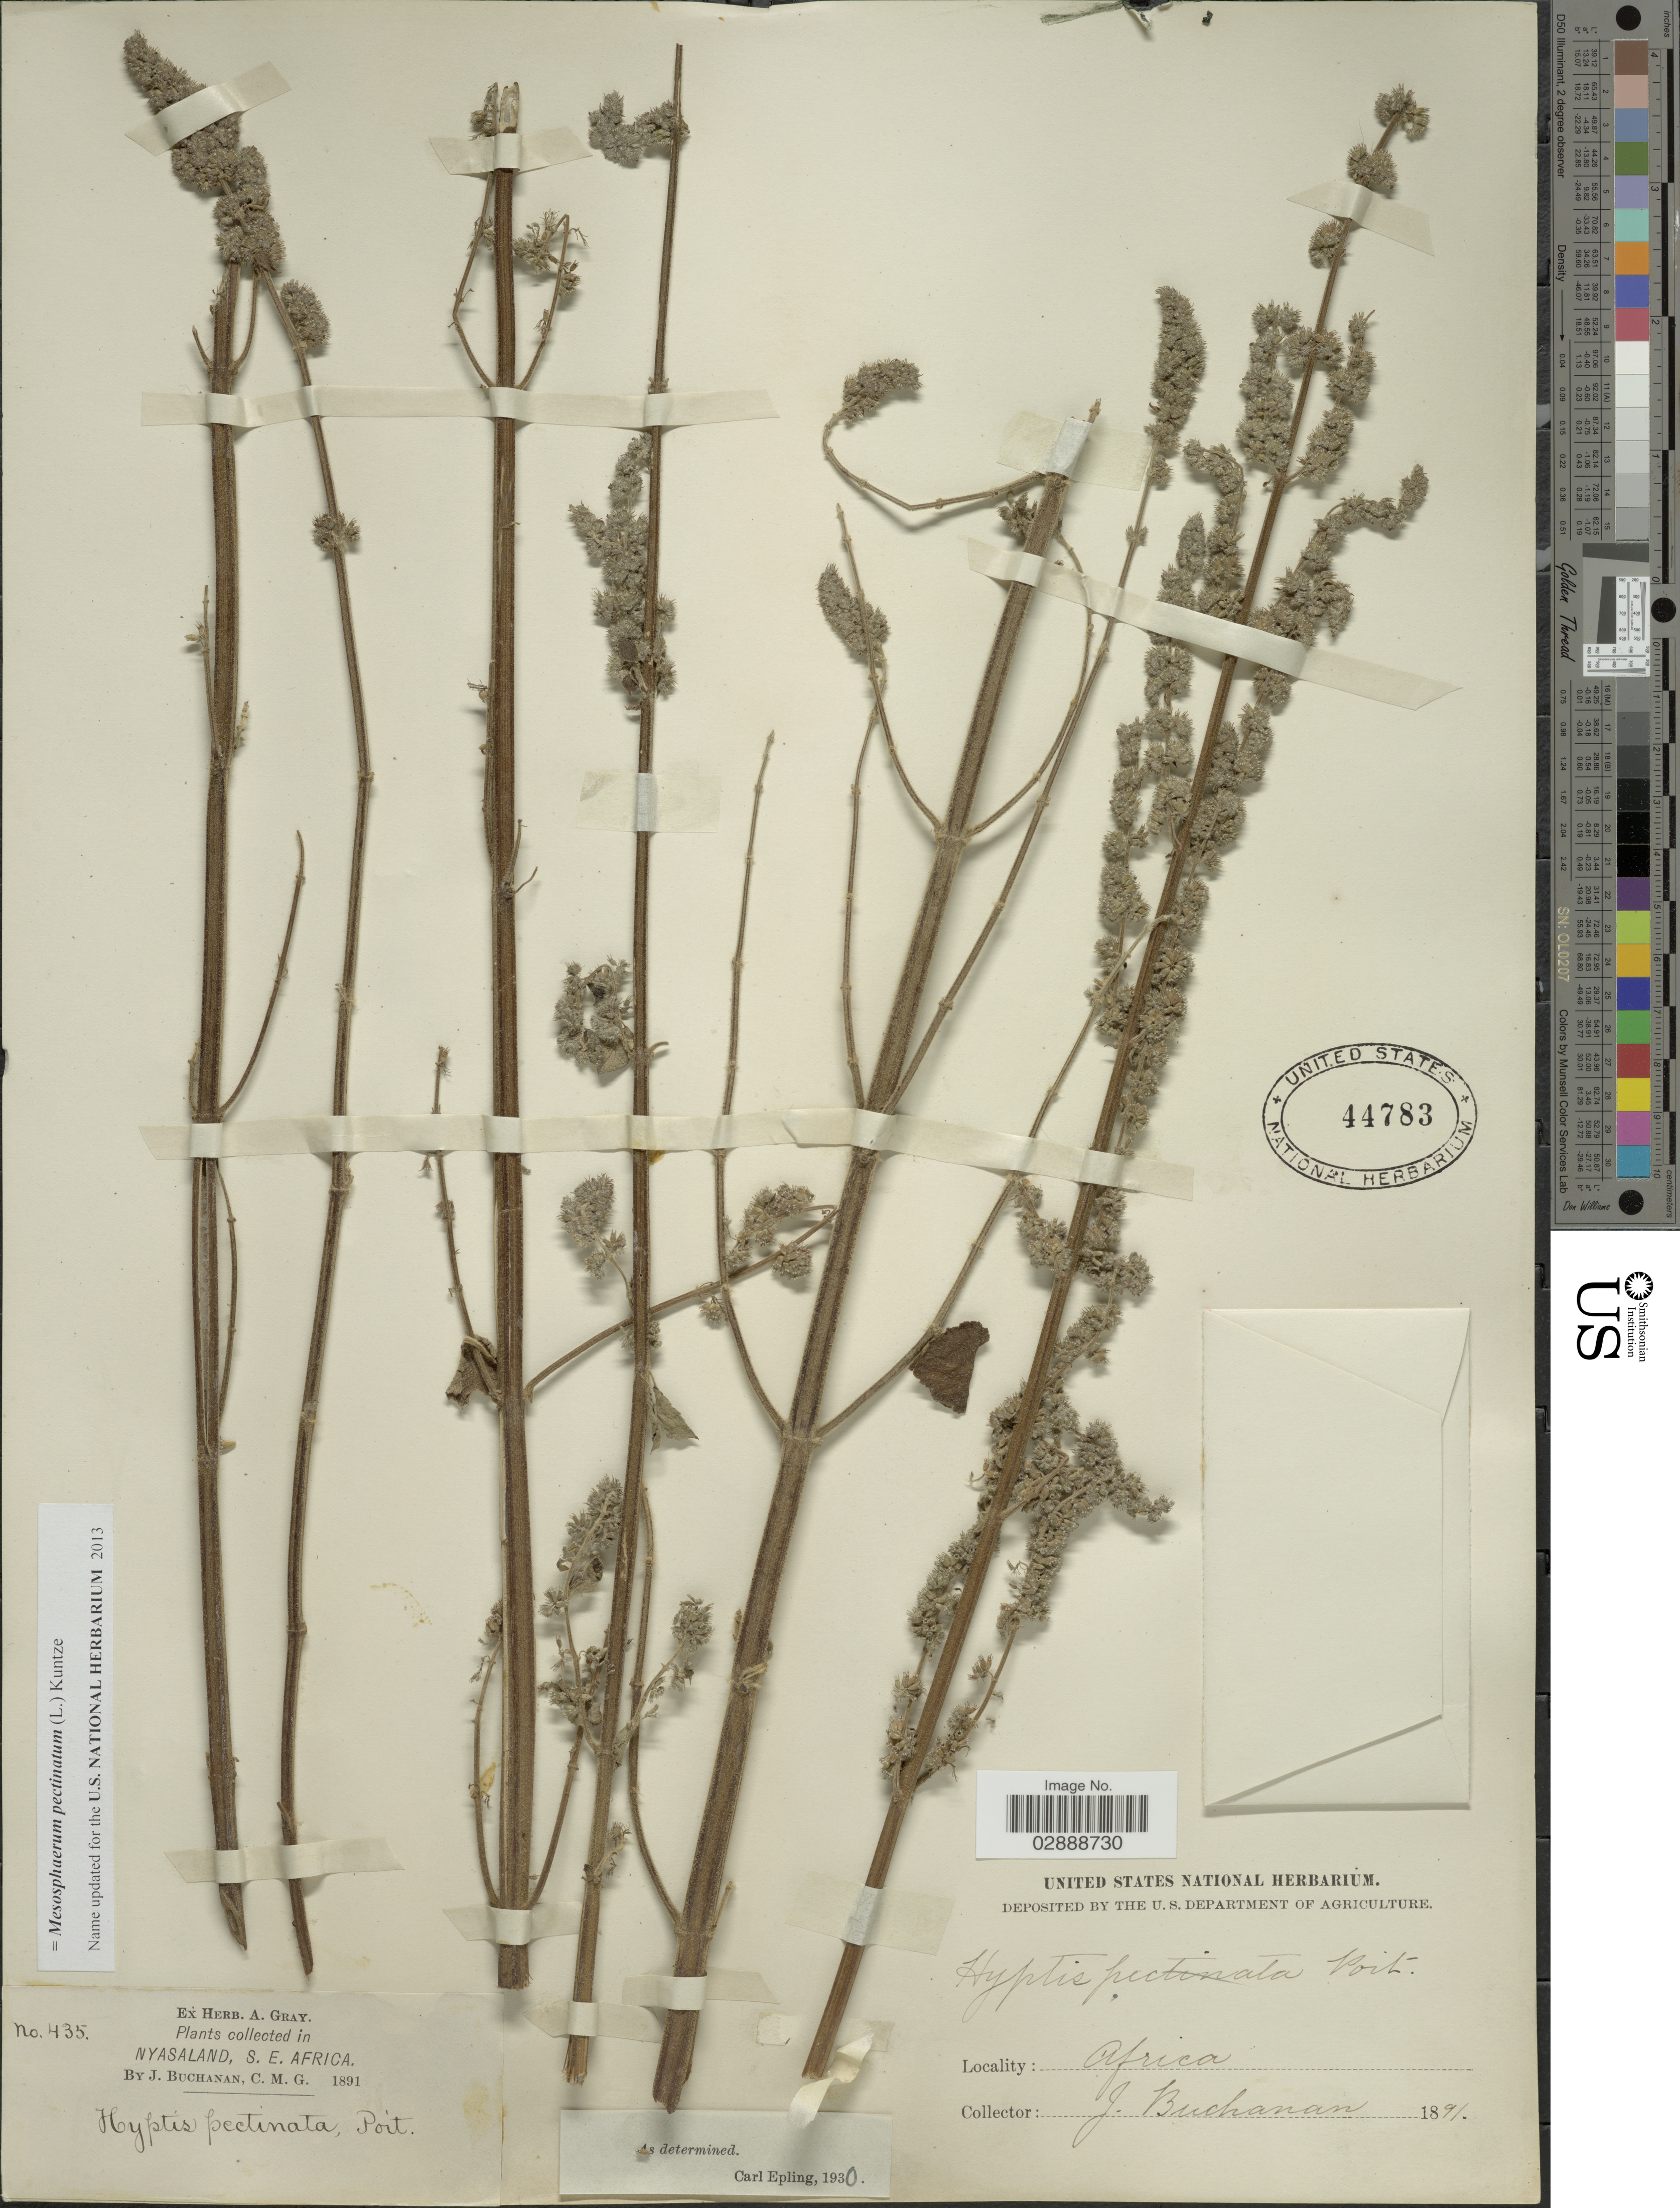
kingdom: Plantae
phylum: Tracheophyta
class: Magnoliopsida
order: Lamiales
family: Lamiaceae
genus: Mesosphaerum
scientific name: Mesosphaerum pectinatum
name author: (L.) Kuntze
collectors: J. Buchanan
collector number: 435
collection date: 1891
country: Malawi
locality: Nyasaland, S.E. Africa.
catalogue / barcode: US 44783